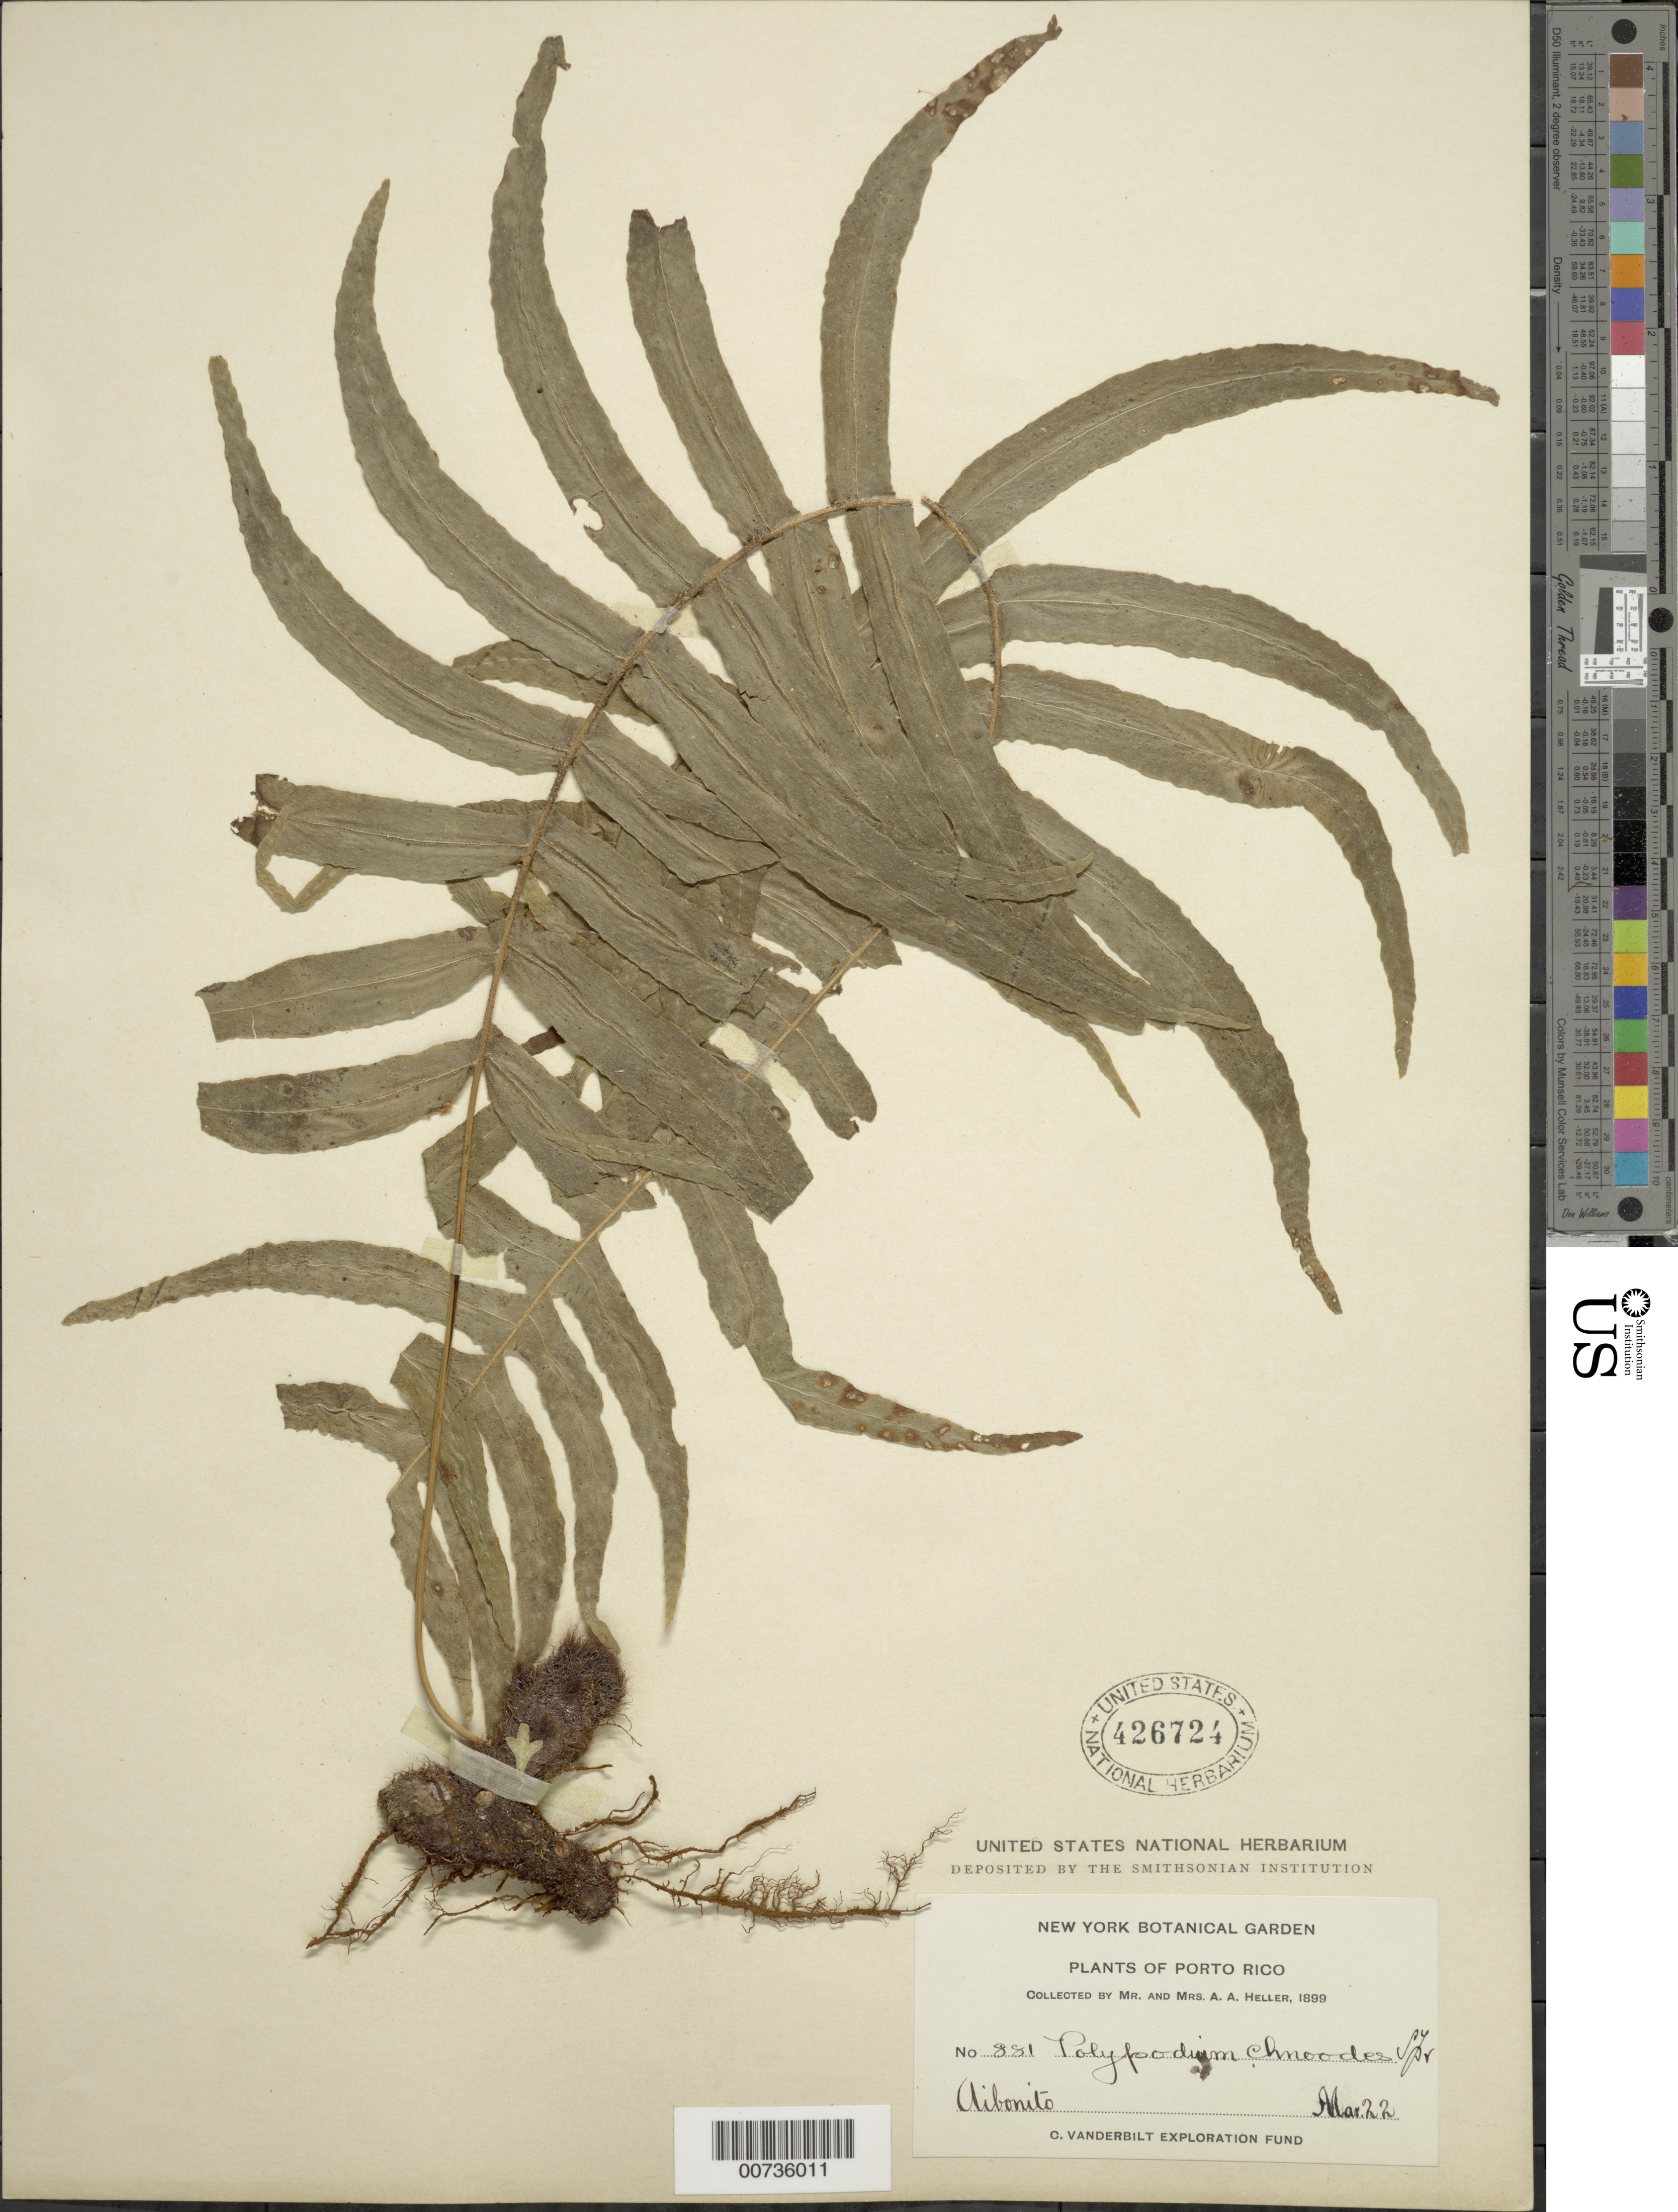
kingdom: Plantae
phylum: Tracheophyta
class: Polypodiopsida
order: Polypodiales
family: Polypodiaceae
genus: Serpocaulon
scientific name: Serpocaulon dissimile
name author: (L.) A.R. Sm.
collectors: A. A. Heller & E. G. Heller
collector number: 881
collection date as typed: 22 Mar 1899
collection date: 1899-03-22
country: Puerto Rico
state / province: Abonito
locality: Aibonito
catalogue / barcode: US 426724